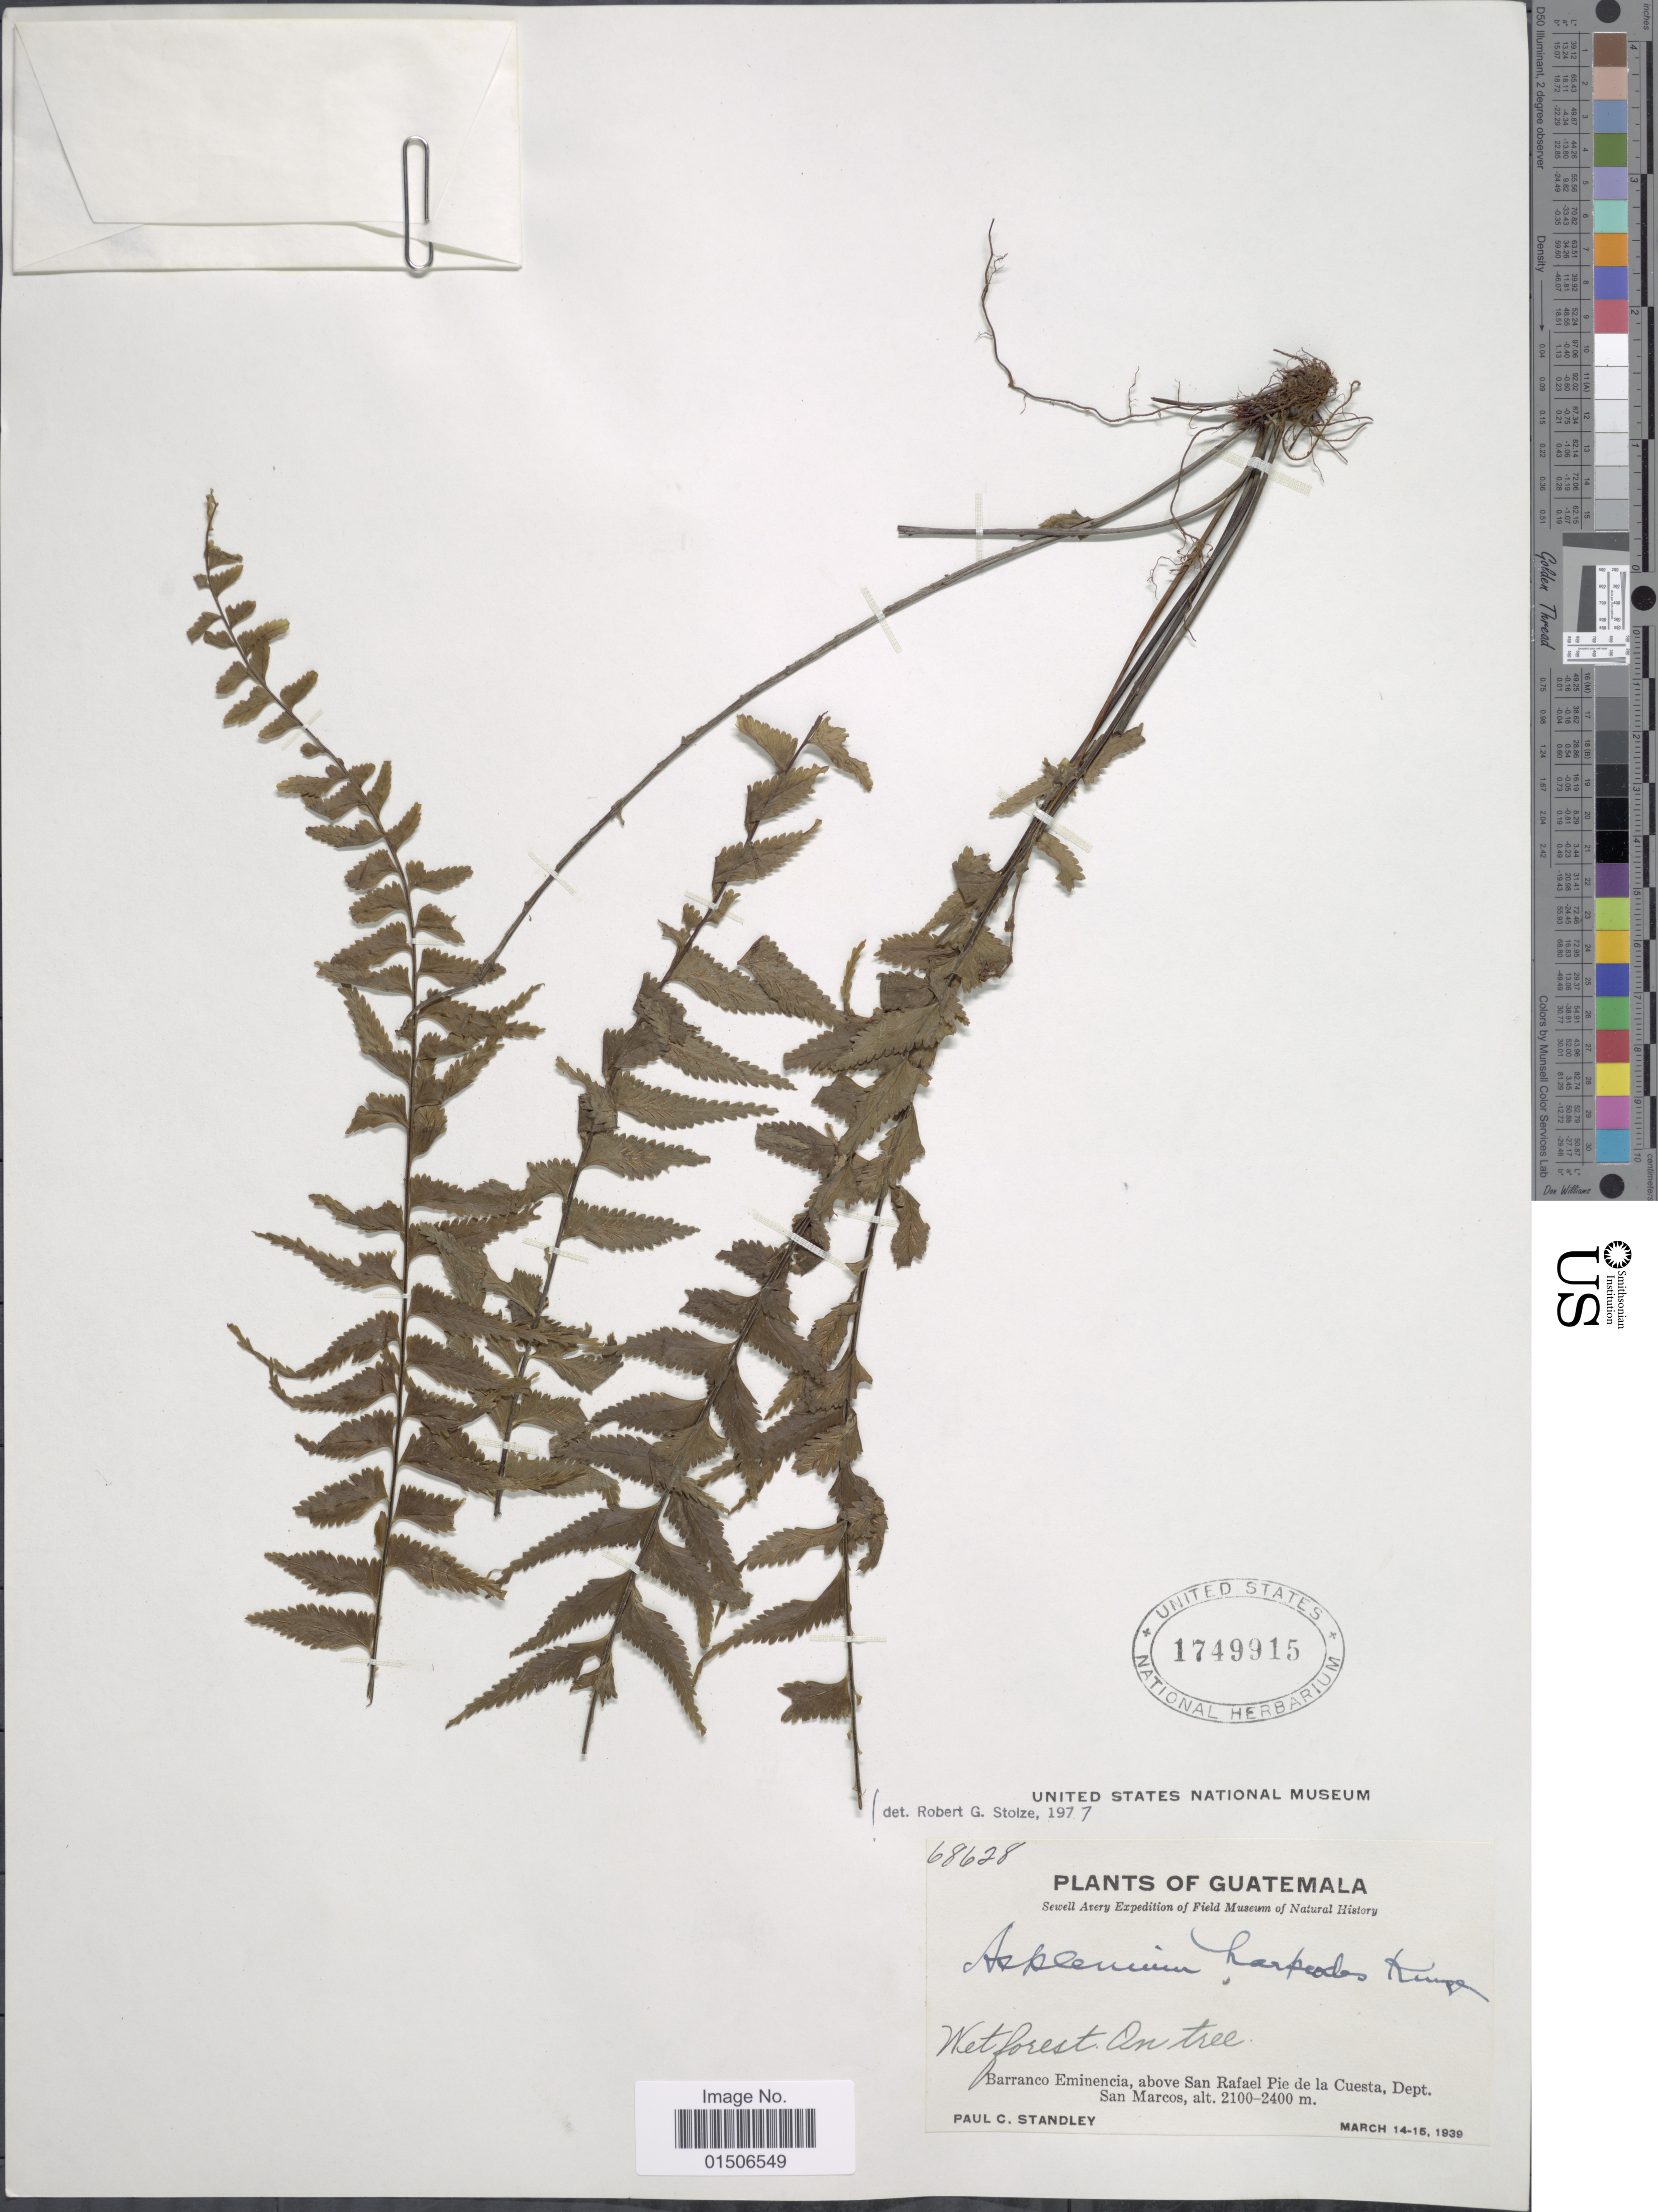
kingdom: Plantae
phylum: Tracheophyta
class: Polypodiopsida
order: Polypodiales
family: Aspleniaceae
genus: Asplenium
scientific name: Asplenium harpeodes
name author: Kunze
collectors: P. C. Standley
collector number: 68628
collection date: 1939-03-14/1939-03-15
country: Guatemala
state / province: San Marcos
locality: Barranco Eminencia, above San Rafael Pie de la Cuesta, Dept. San Marcos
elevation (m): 2100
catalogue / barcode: US 1749915